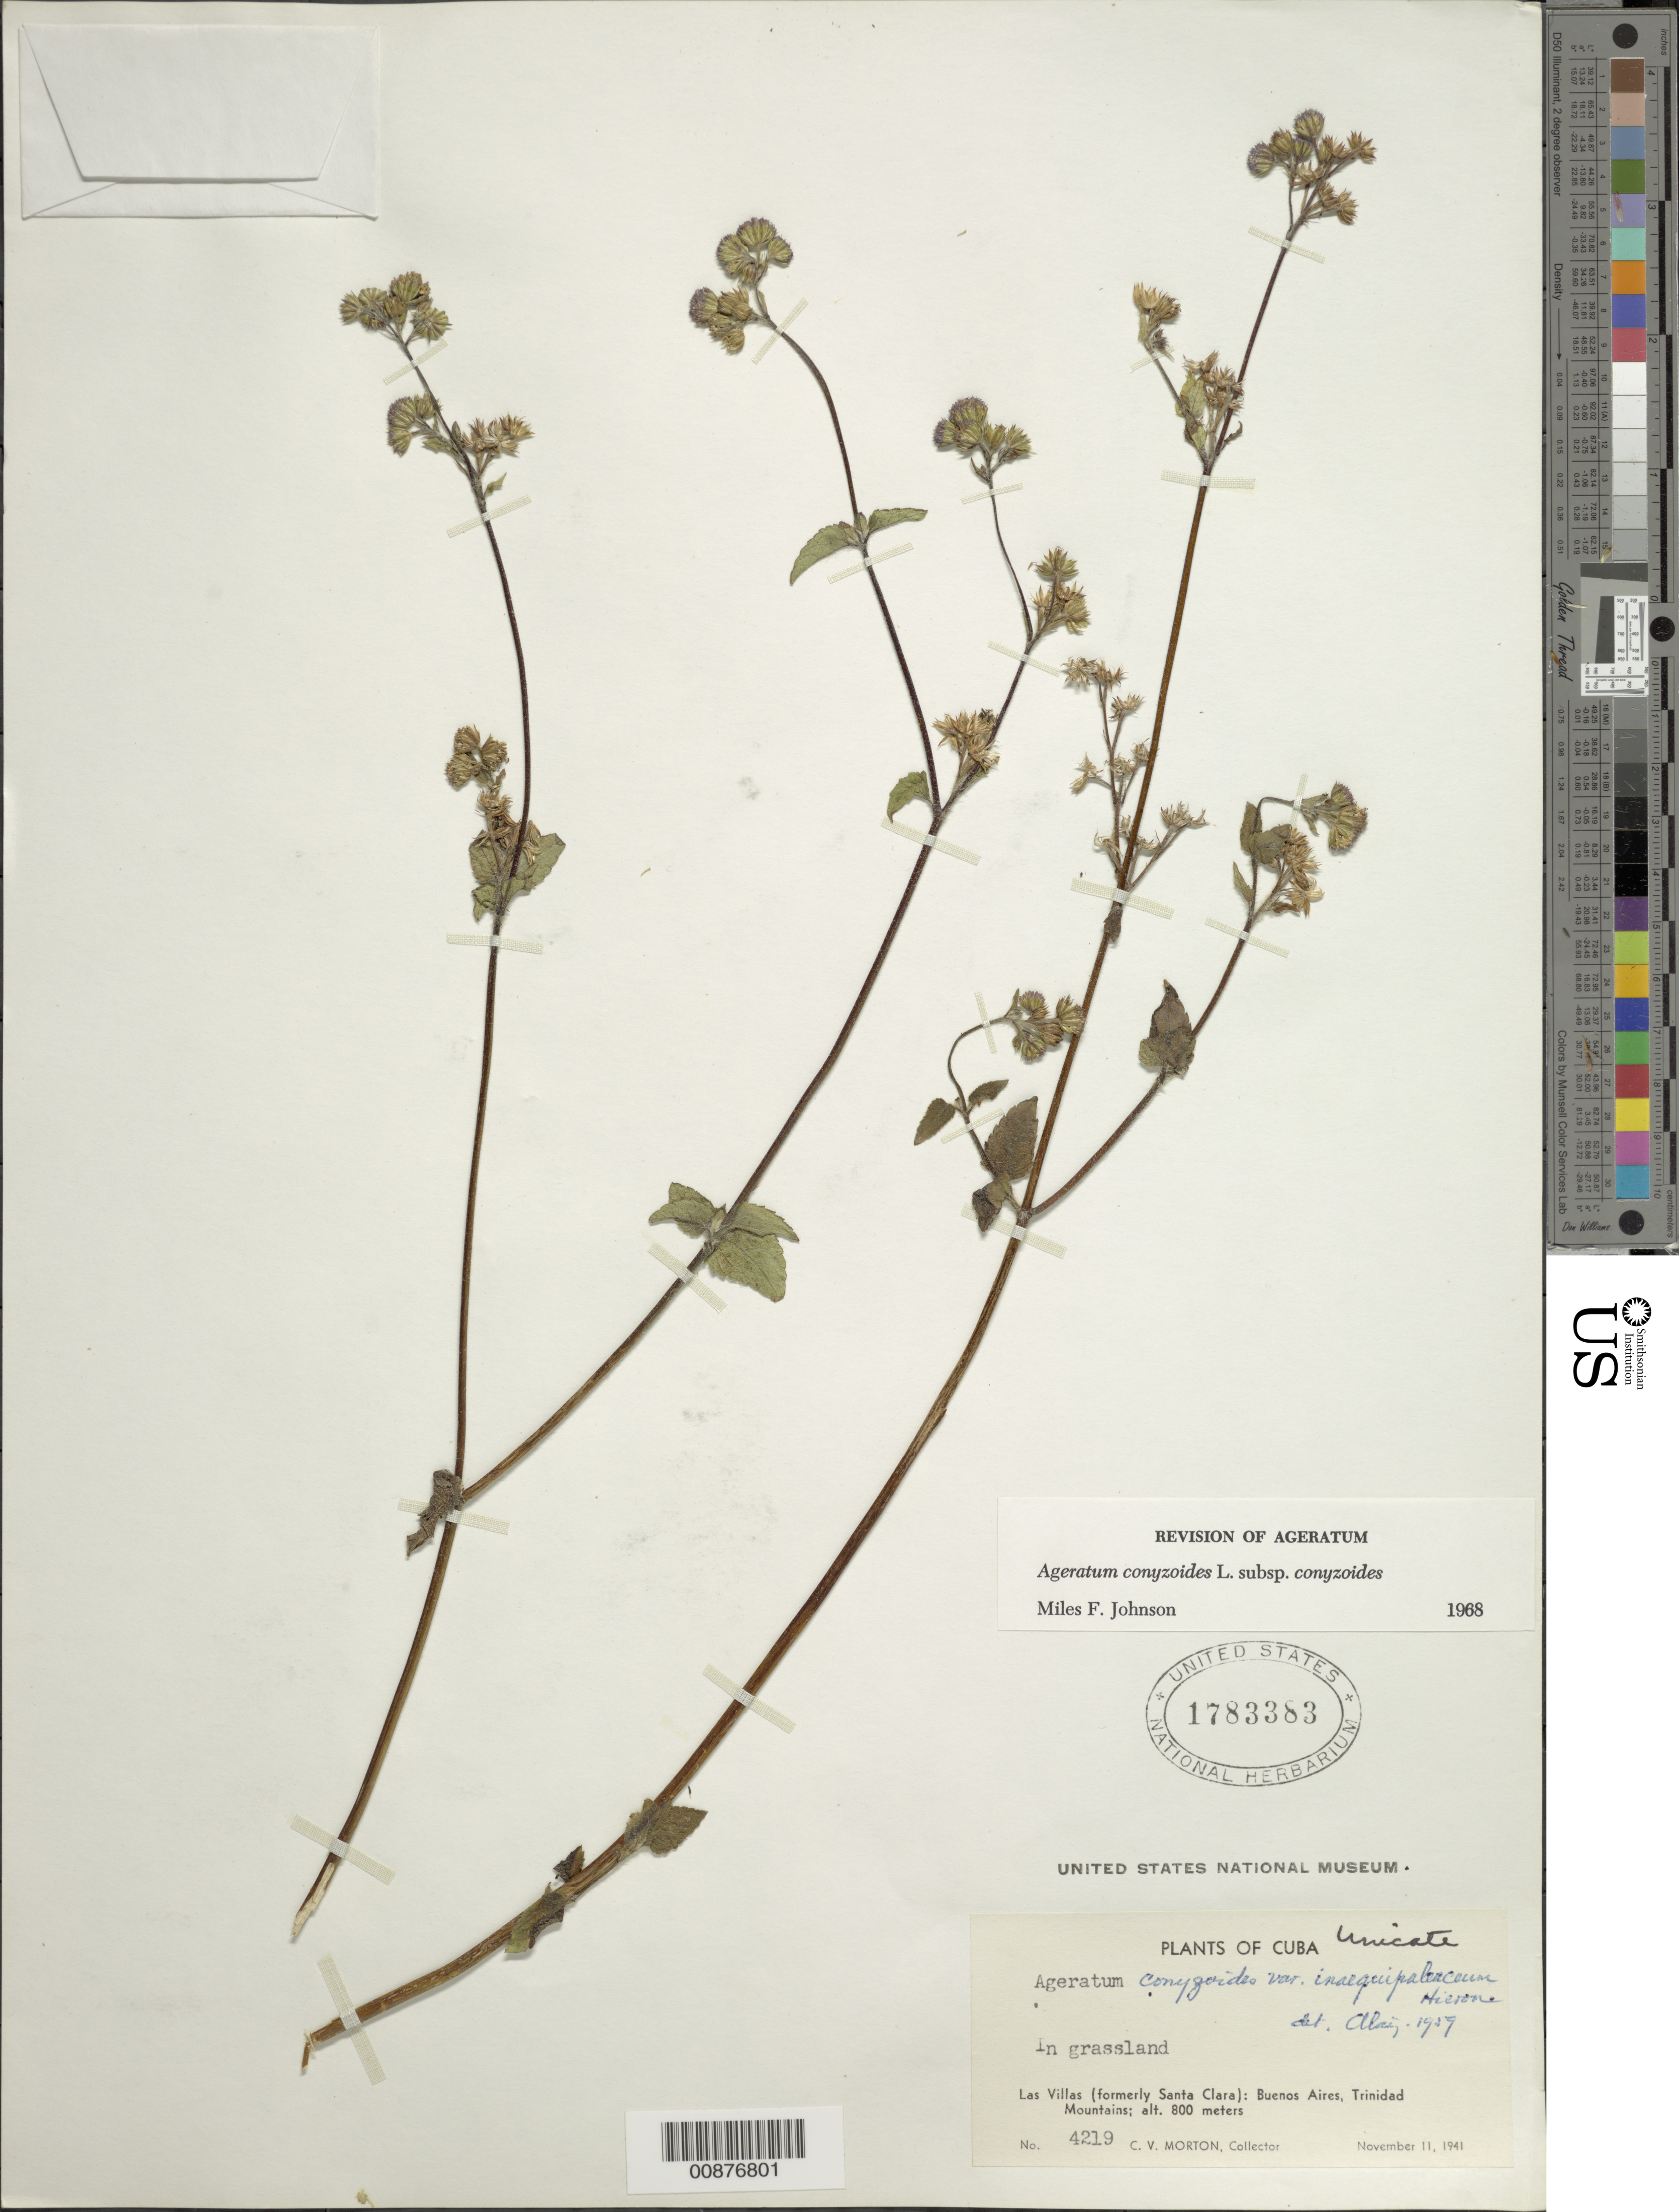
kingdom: Plantae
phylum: Tracheophyta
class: Magnoliopsida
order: Asterales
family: Asteraceae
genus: Ageratum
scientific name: Ageratum conyzoides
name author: L.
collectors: C. V. Morton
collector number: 4219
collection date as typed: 11 Nov 1941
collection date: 1941-11-11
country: Cuba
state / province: Las Villas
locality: Buenos Aires, Trinidad Mountains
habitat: In grassland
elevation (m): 800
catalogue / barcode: US 1783383